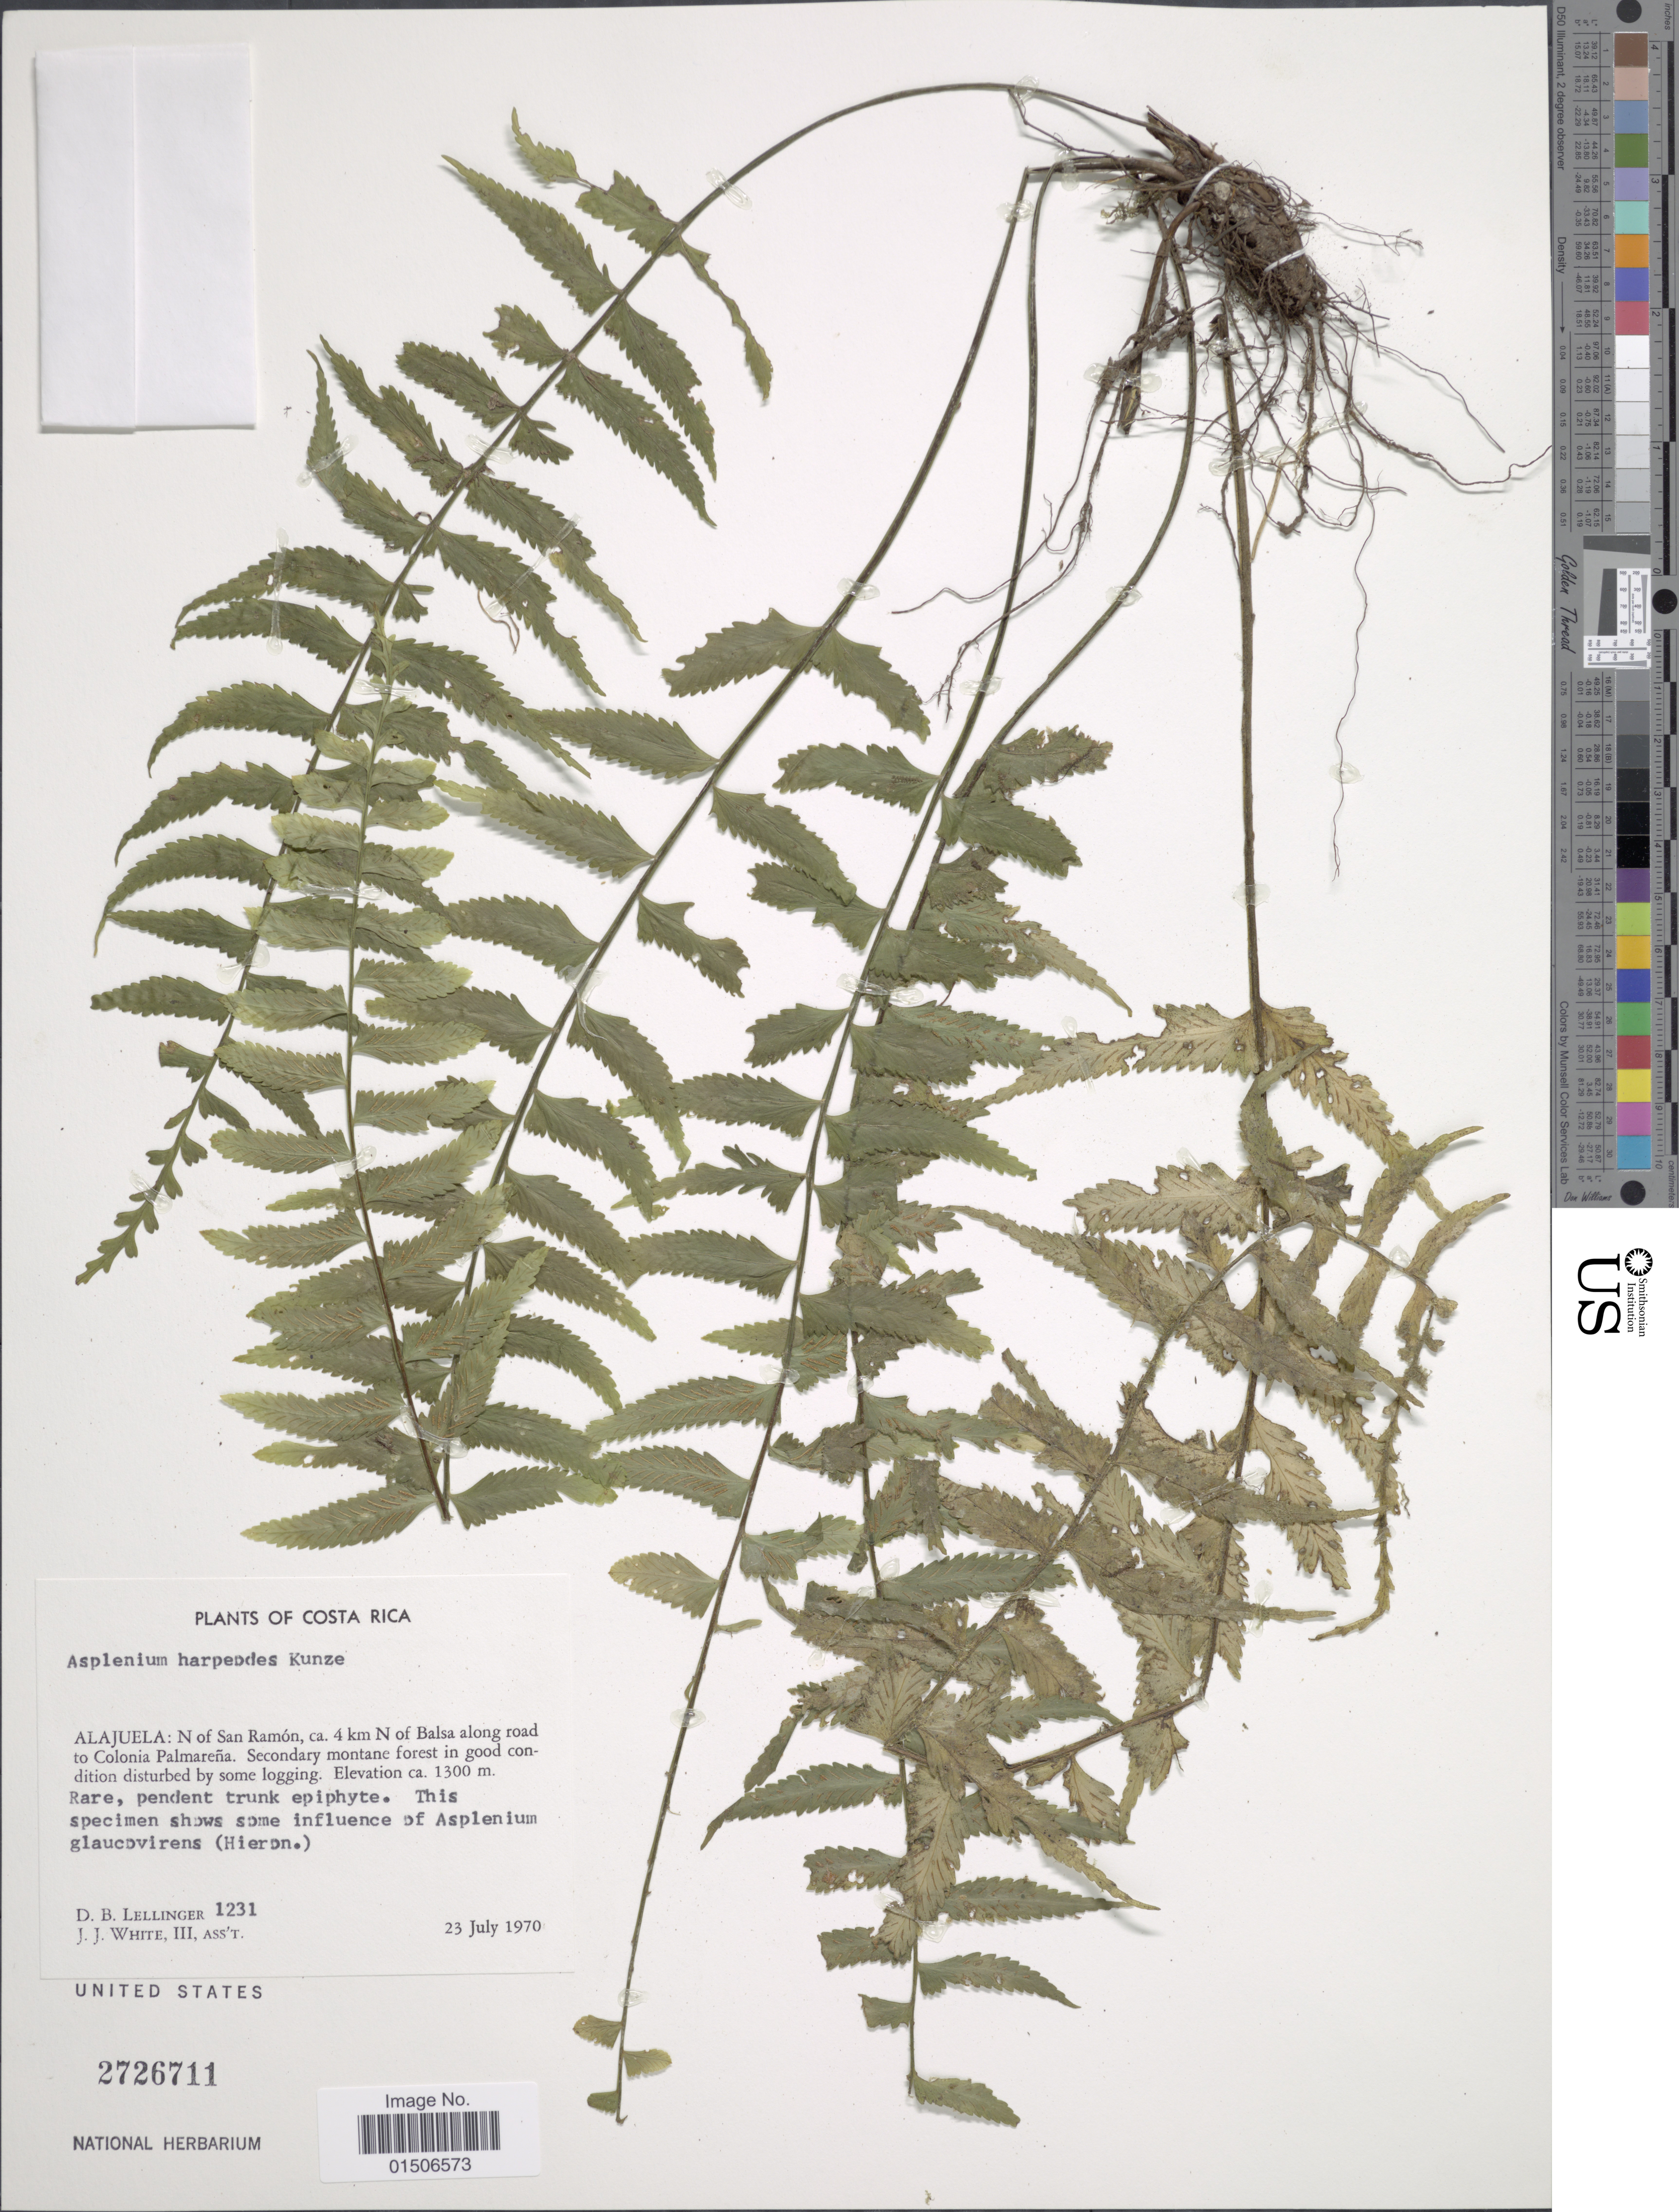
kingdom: Plantae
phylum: Tracheophyta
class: Polypodiopsida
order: Polypodiales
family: Aspleniaceae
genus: Asplenium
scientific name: Asplenium harpeodes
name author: Kunze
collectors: D. B. Lellinger & J. J. White III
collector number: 1231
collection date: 1970-07-23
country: Costa Rica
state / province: Alajuela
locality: N of San Ramón, ca. 4 km N of Balsa along road to Colonia Palmareña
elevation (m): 1300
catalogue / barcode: US 2726711